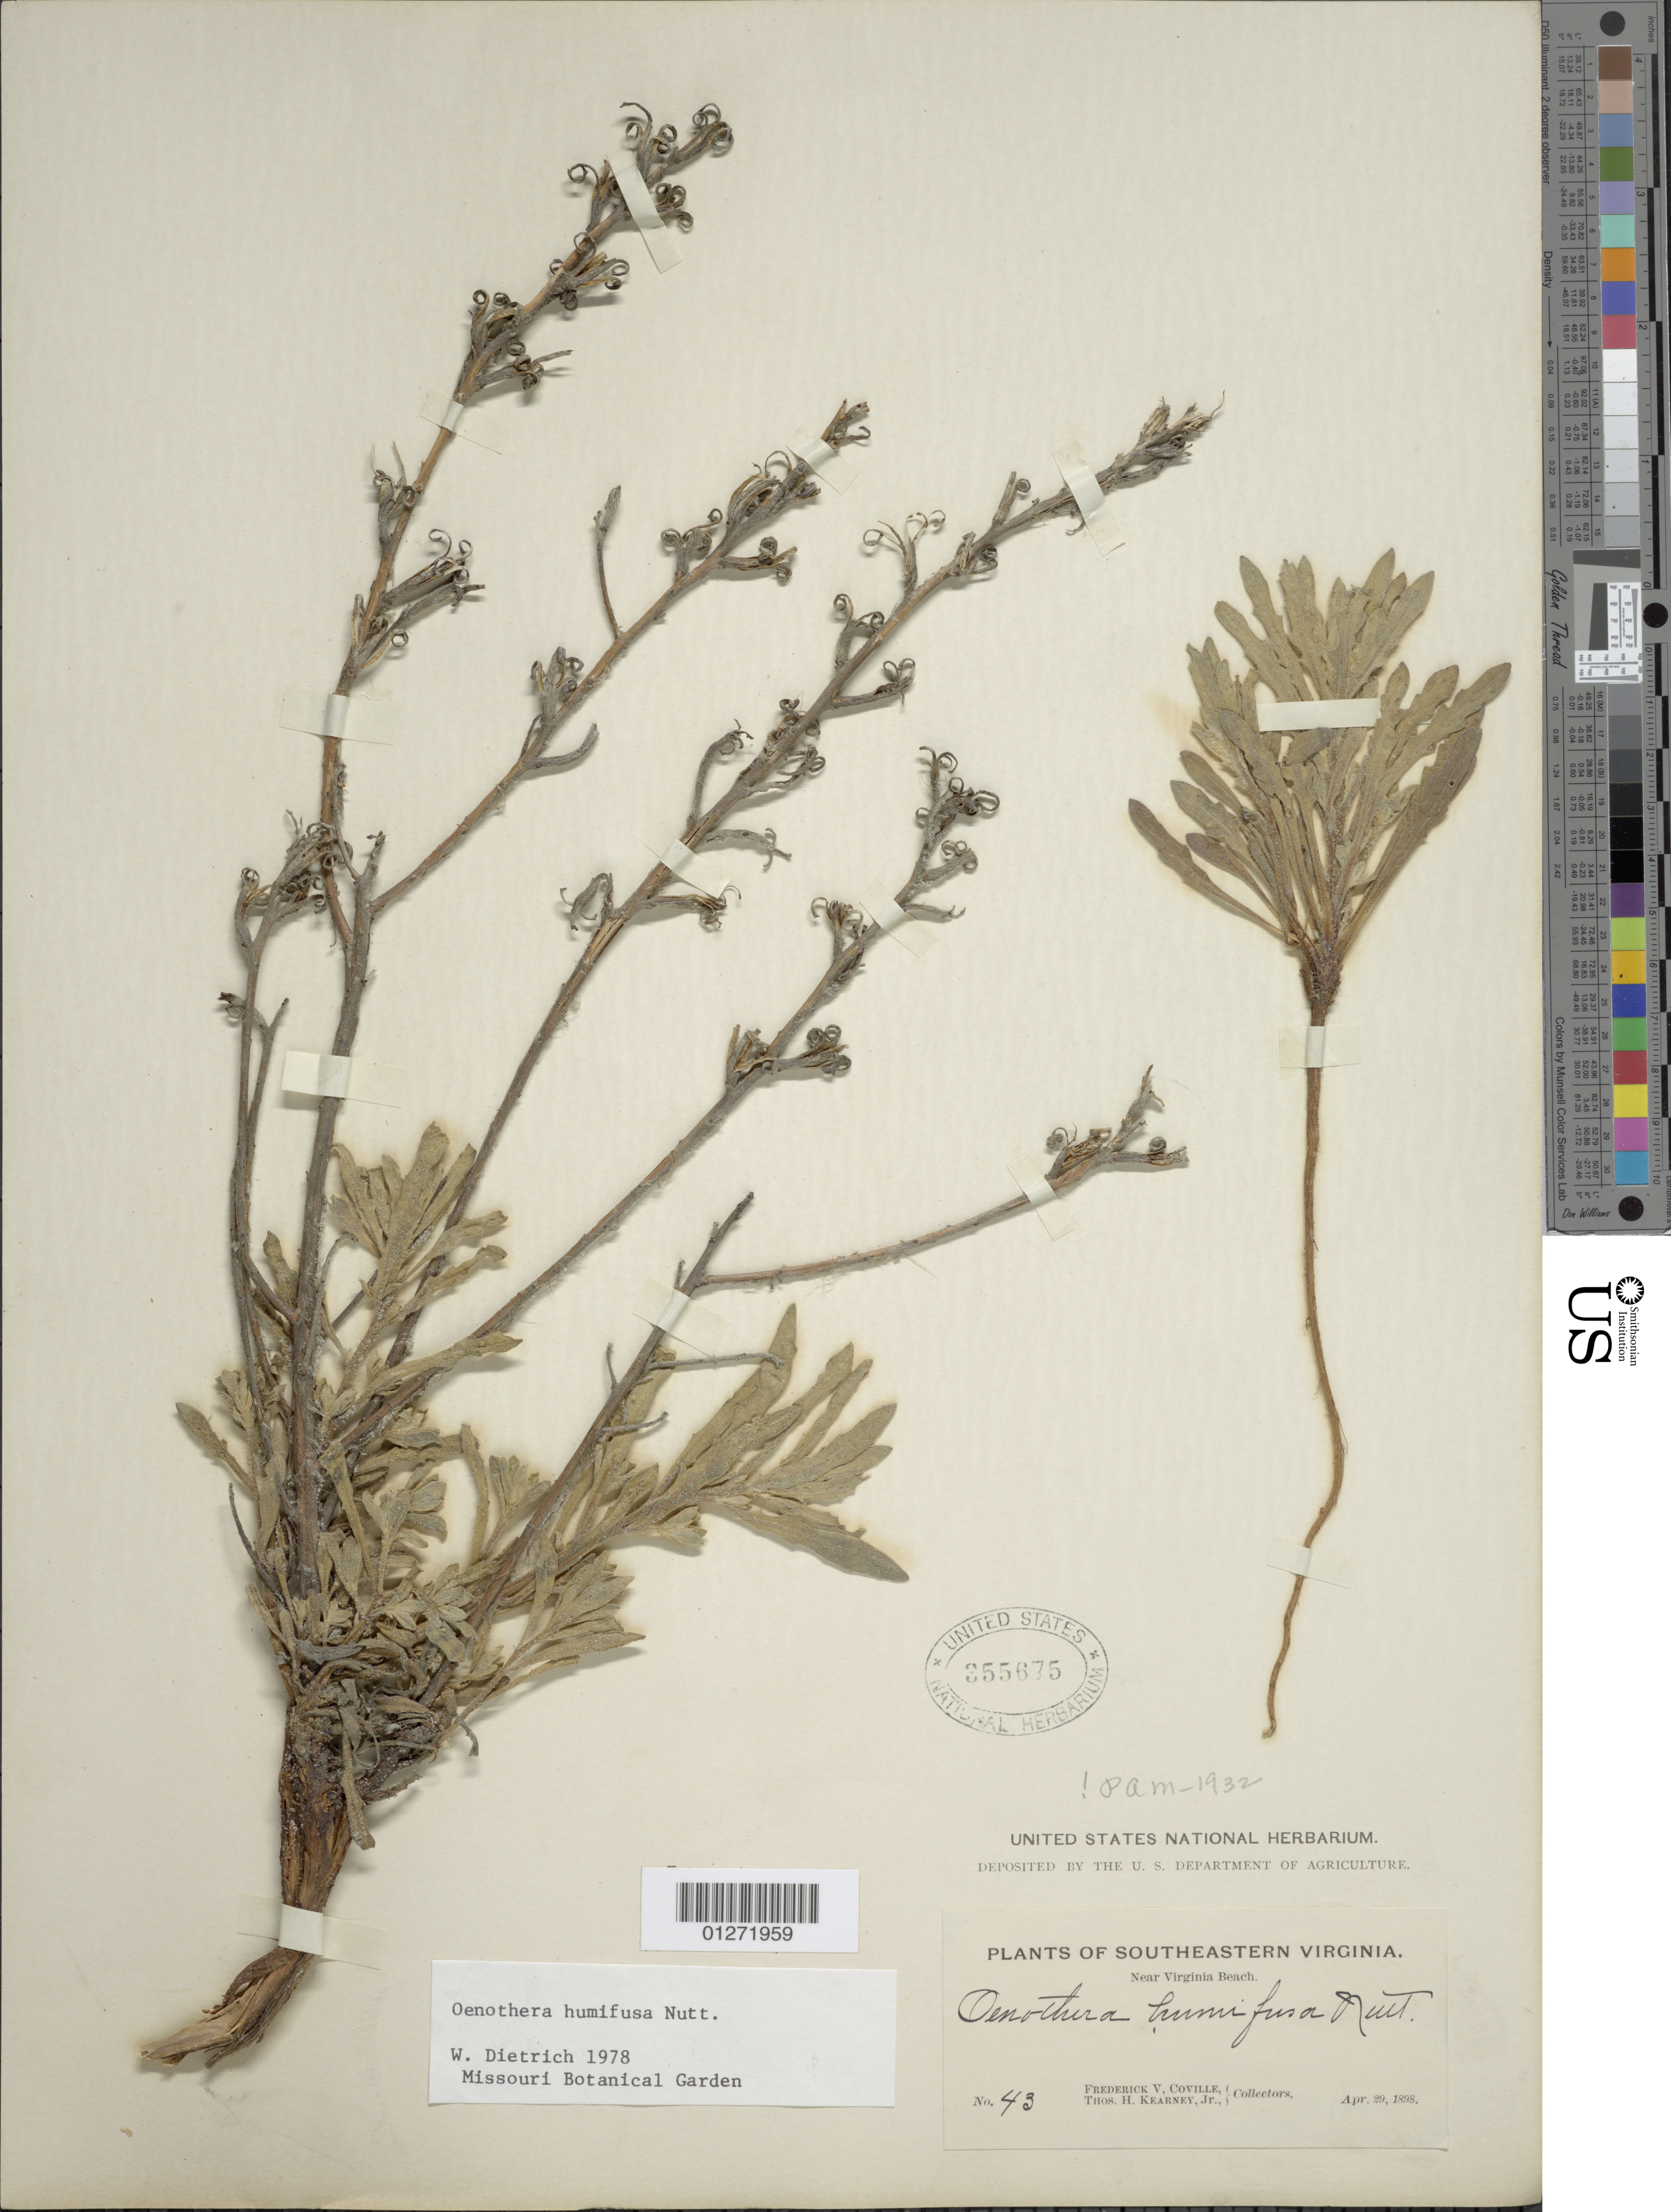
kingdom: Plantae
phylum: Tracheophyta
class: Magnoliopsida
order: Myrtales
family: Onagraceae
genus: Oenothera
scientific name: Oenothera humifusa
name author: Nutt.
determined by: Dietrich, W.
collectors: F. V. Coville & T. H. Kearney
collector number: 43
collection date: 1898-04-29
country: United States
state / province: Virginia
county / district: City of Virginia Beach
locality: Near Virginia Beach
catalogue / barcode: US 355675